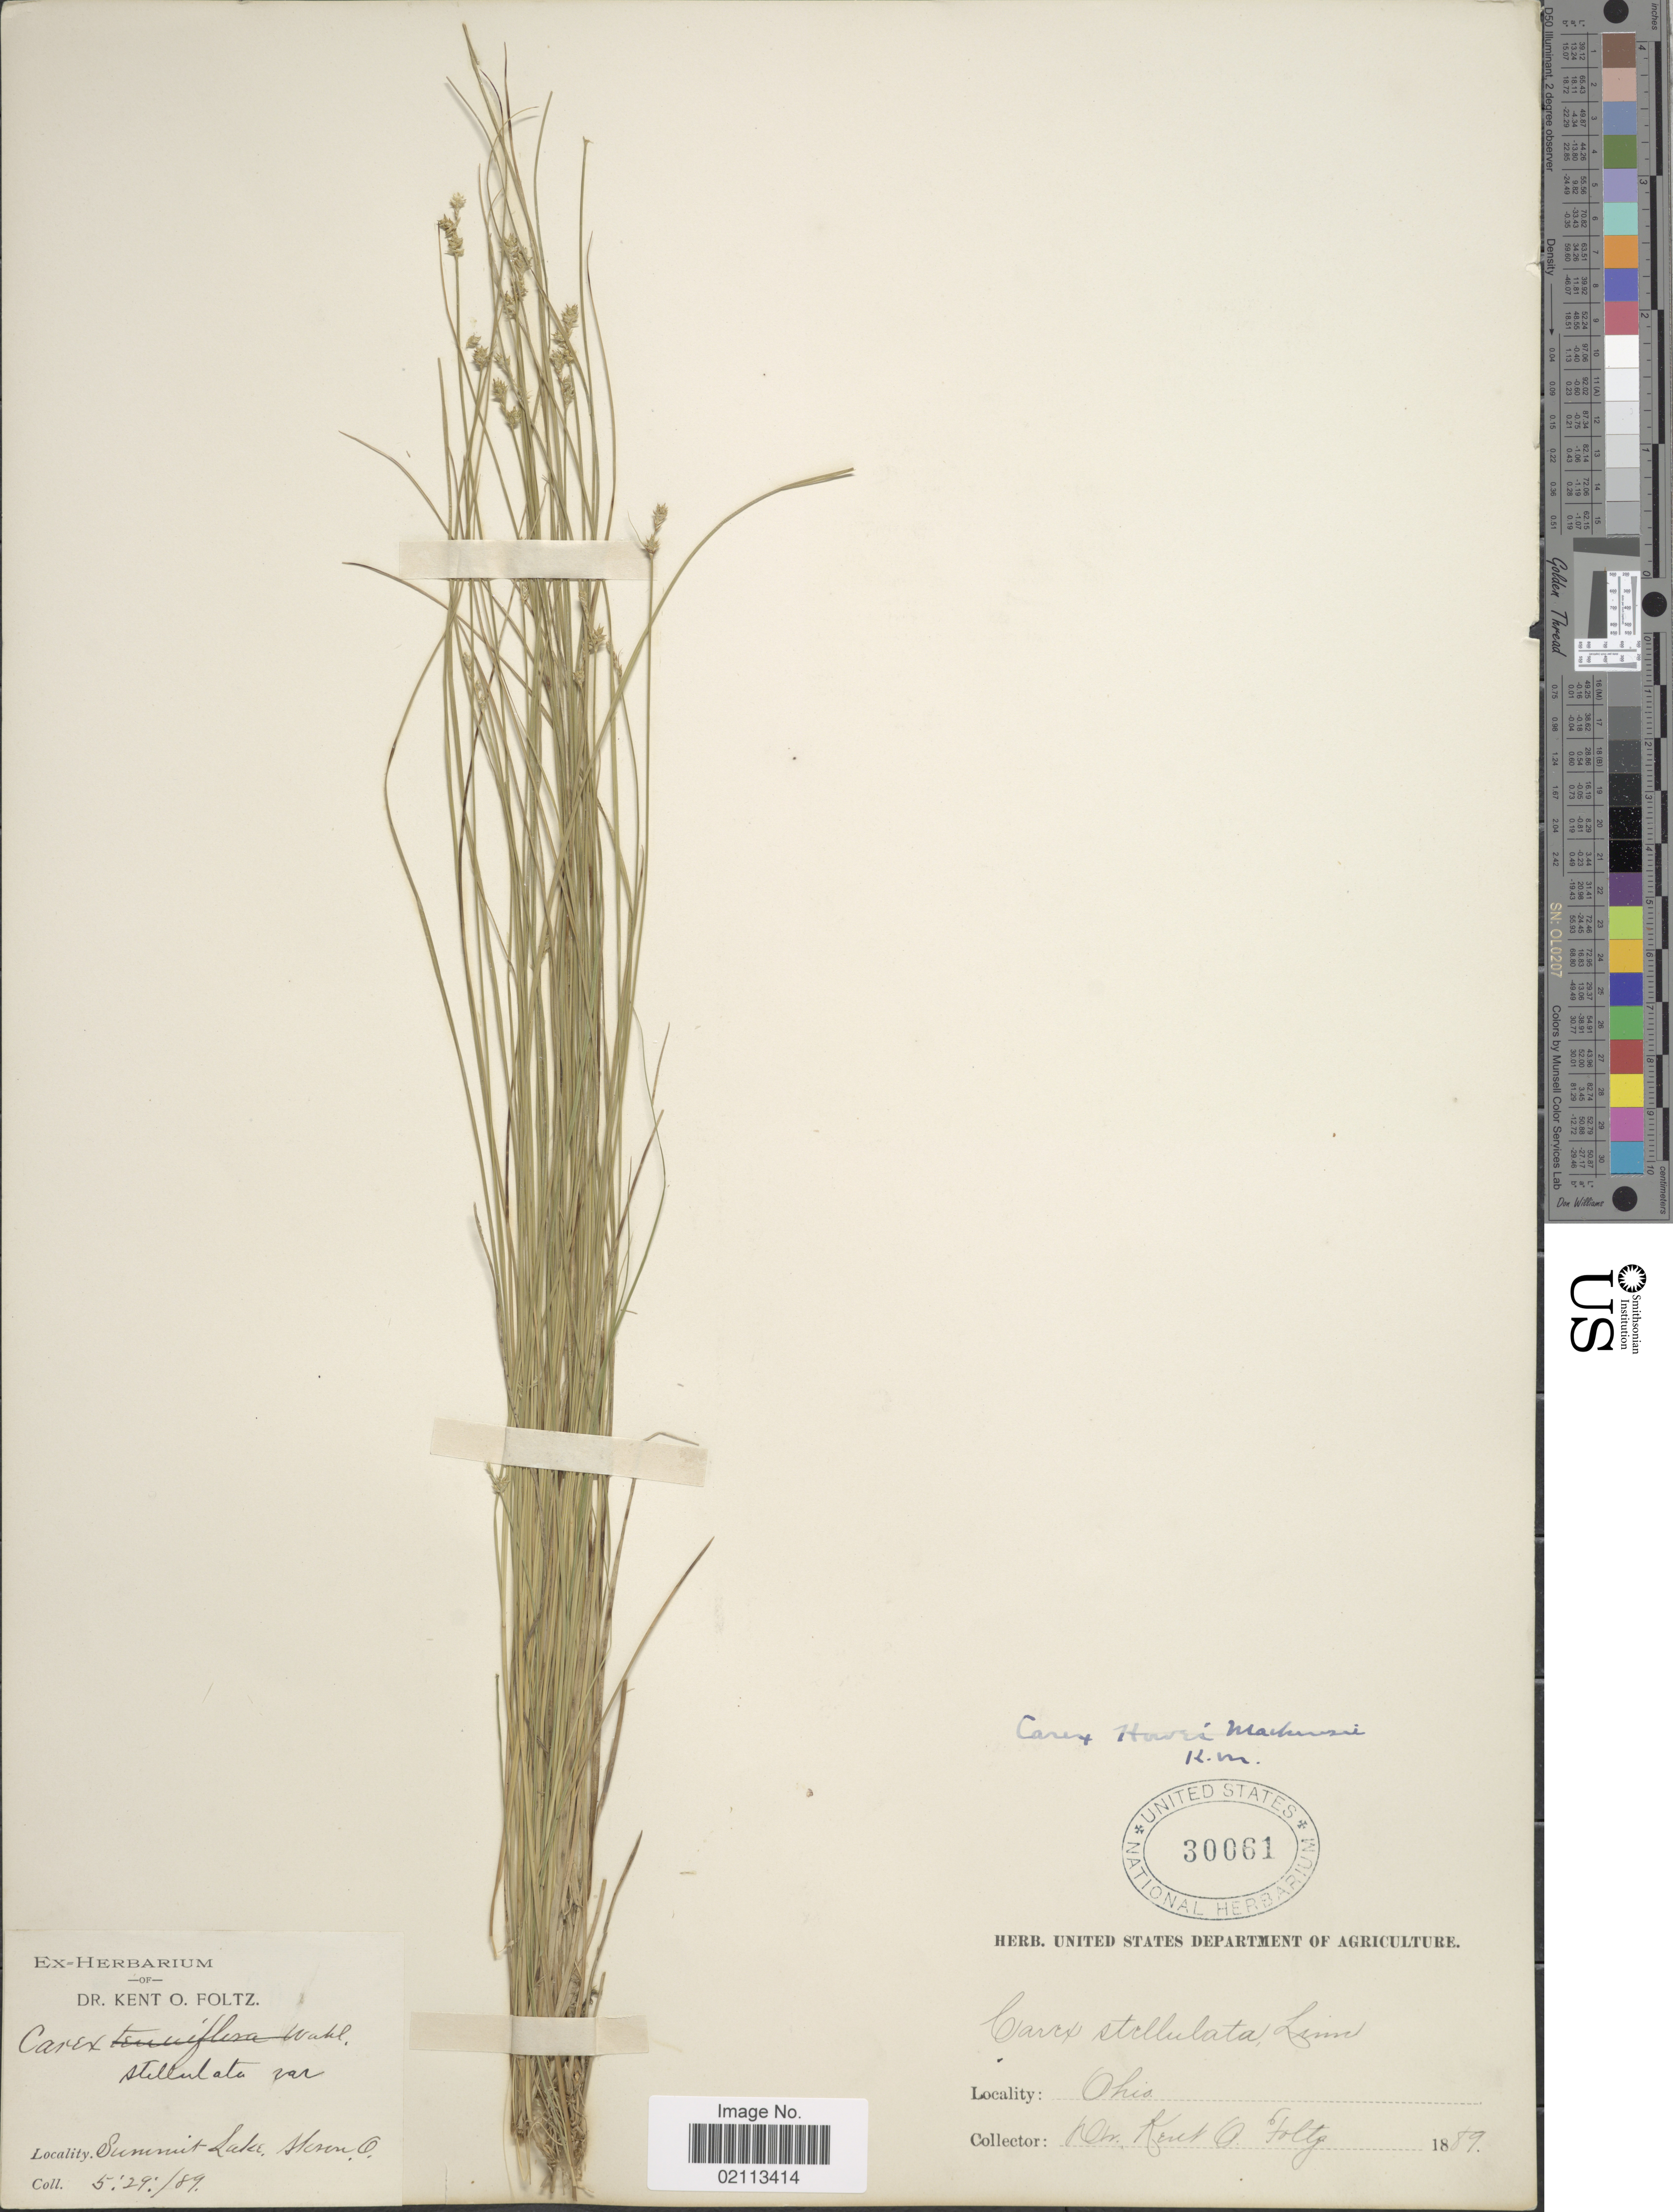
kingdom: Plantae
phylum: Tracheophyta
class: Liliopsida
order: Poales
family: Cyperaceae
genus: Carex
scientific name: Carex howei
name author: Mack.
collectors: K. Foltz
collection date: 1889-08-29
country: United States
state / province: Ohio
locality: Summit Lake, Huron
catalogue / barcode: US 30061